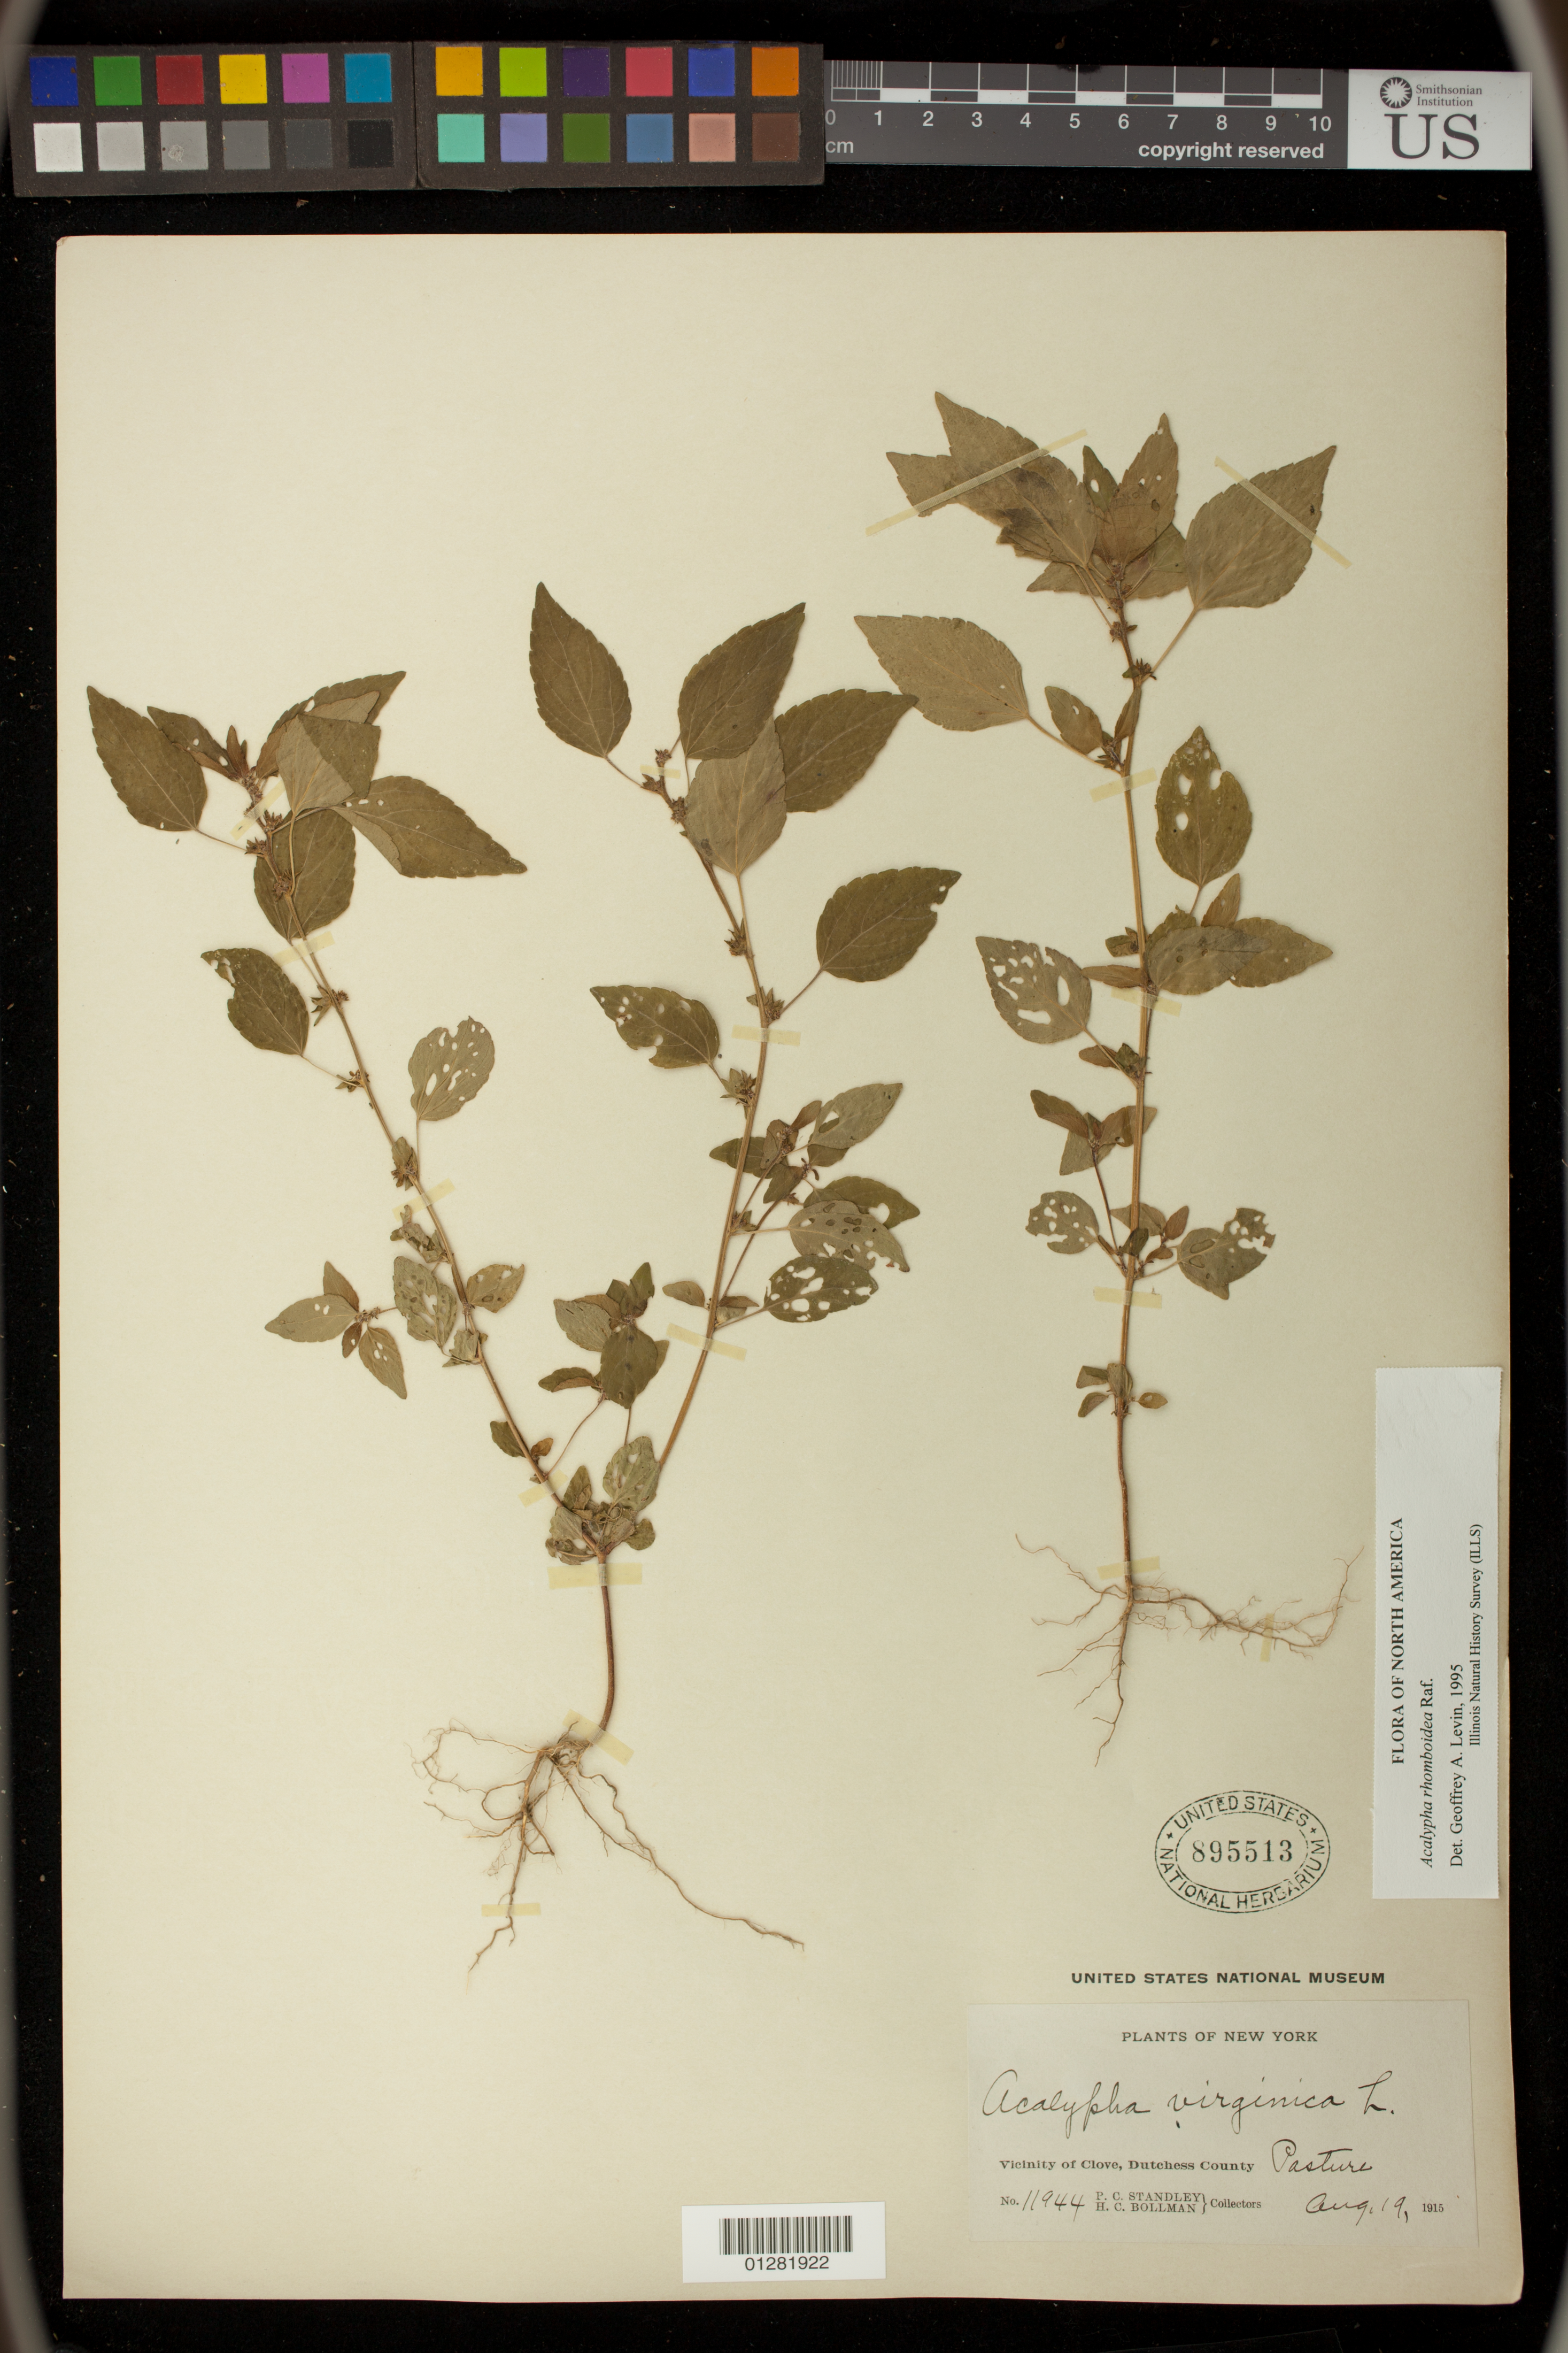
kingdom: Plantae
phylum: Tracheophyta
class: Magnoliopsida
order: Malpighiales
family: Euphorbiaceae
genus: Acalypha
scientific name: Acalypha rhomboidea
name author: Raf.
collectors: P. C. Standley & H. C. Bollman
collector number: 11944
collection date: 1915-08-19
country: United States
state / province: New York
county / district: Dutchess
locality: Village of Clove in a pasture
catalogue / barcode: US 895513